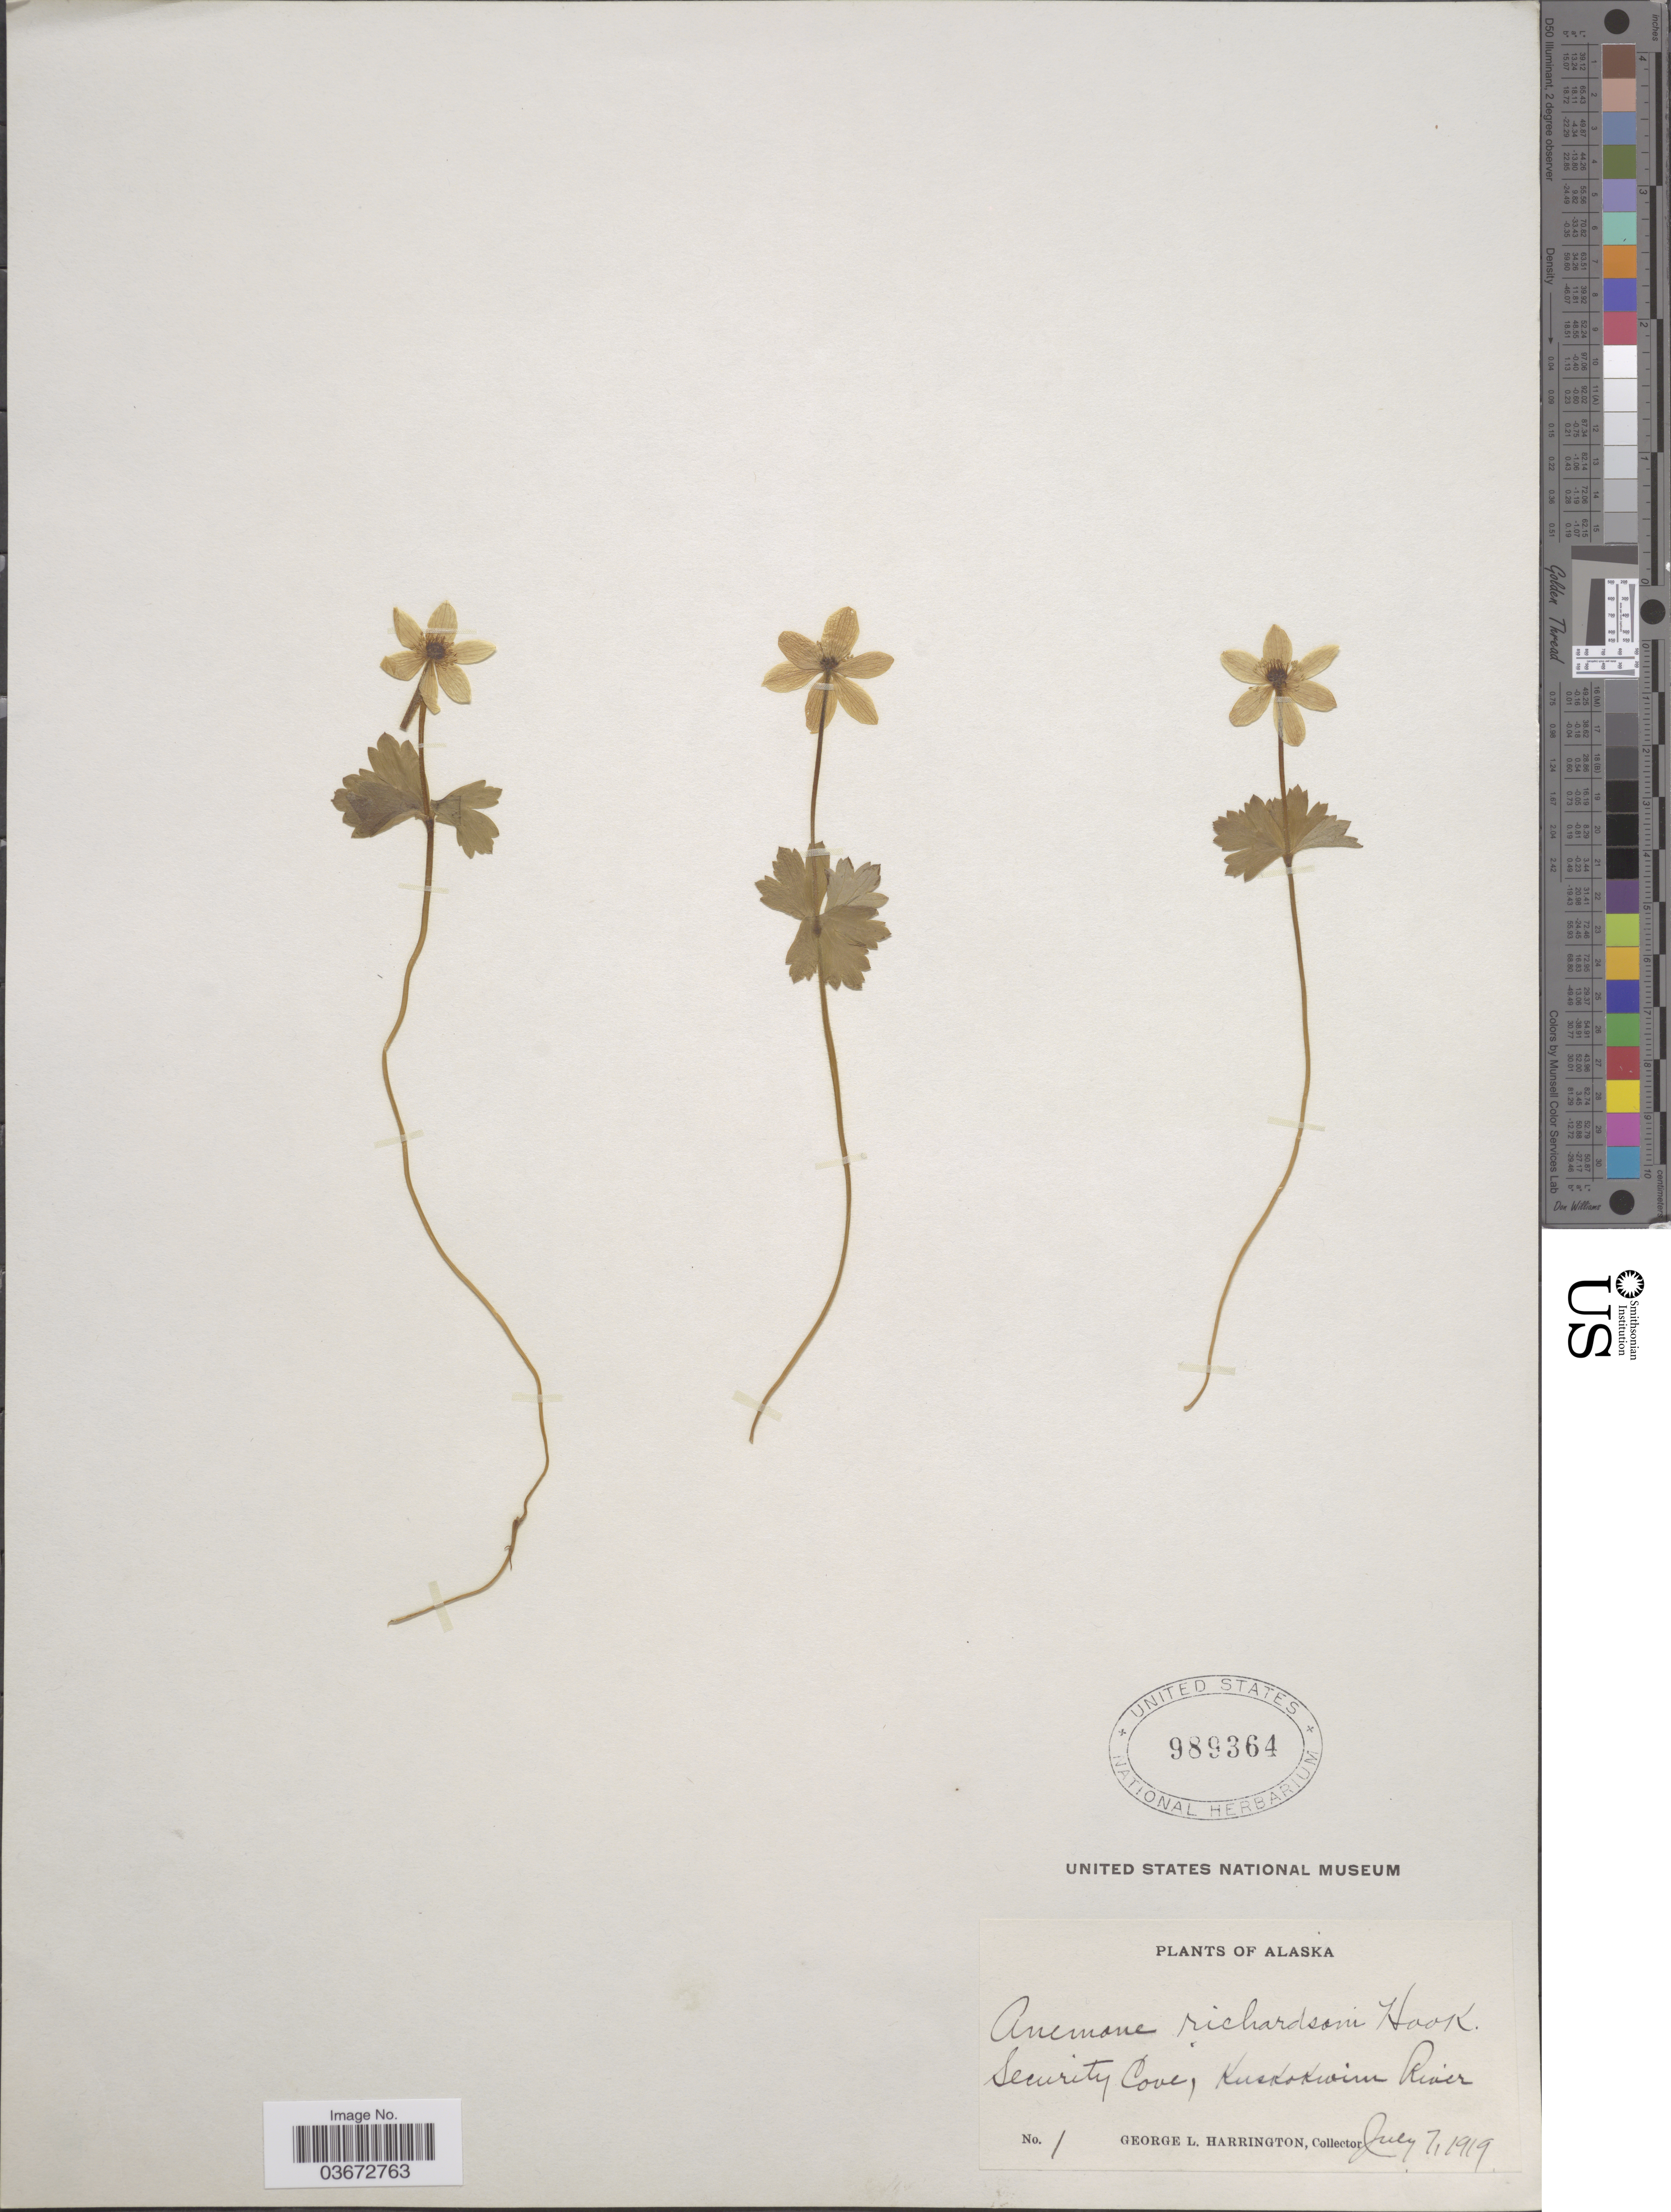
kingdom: Plantae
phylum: Tracheophyta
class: Magnoliopsida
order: Ranunculales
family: Ranunculaceae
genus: Anemone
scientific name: Anemone richardsonii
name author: Hook.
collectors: G. Harrington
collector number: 1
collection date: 1919-07-07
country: United States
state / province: Alaska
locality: Security Cove, Kuskokwim River.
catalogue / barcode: US 989364